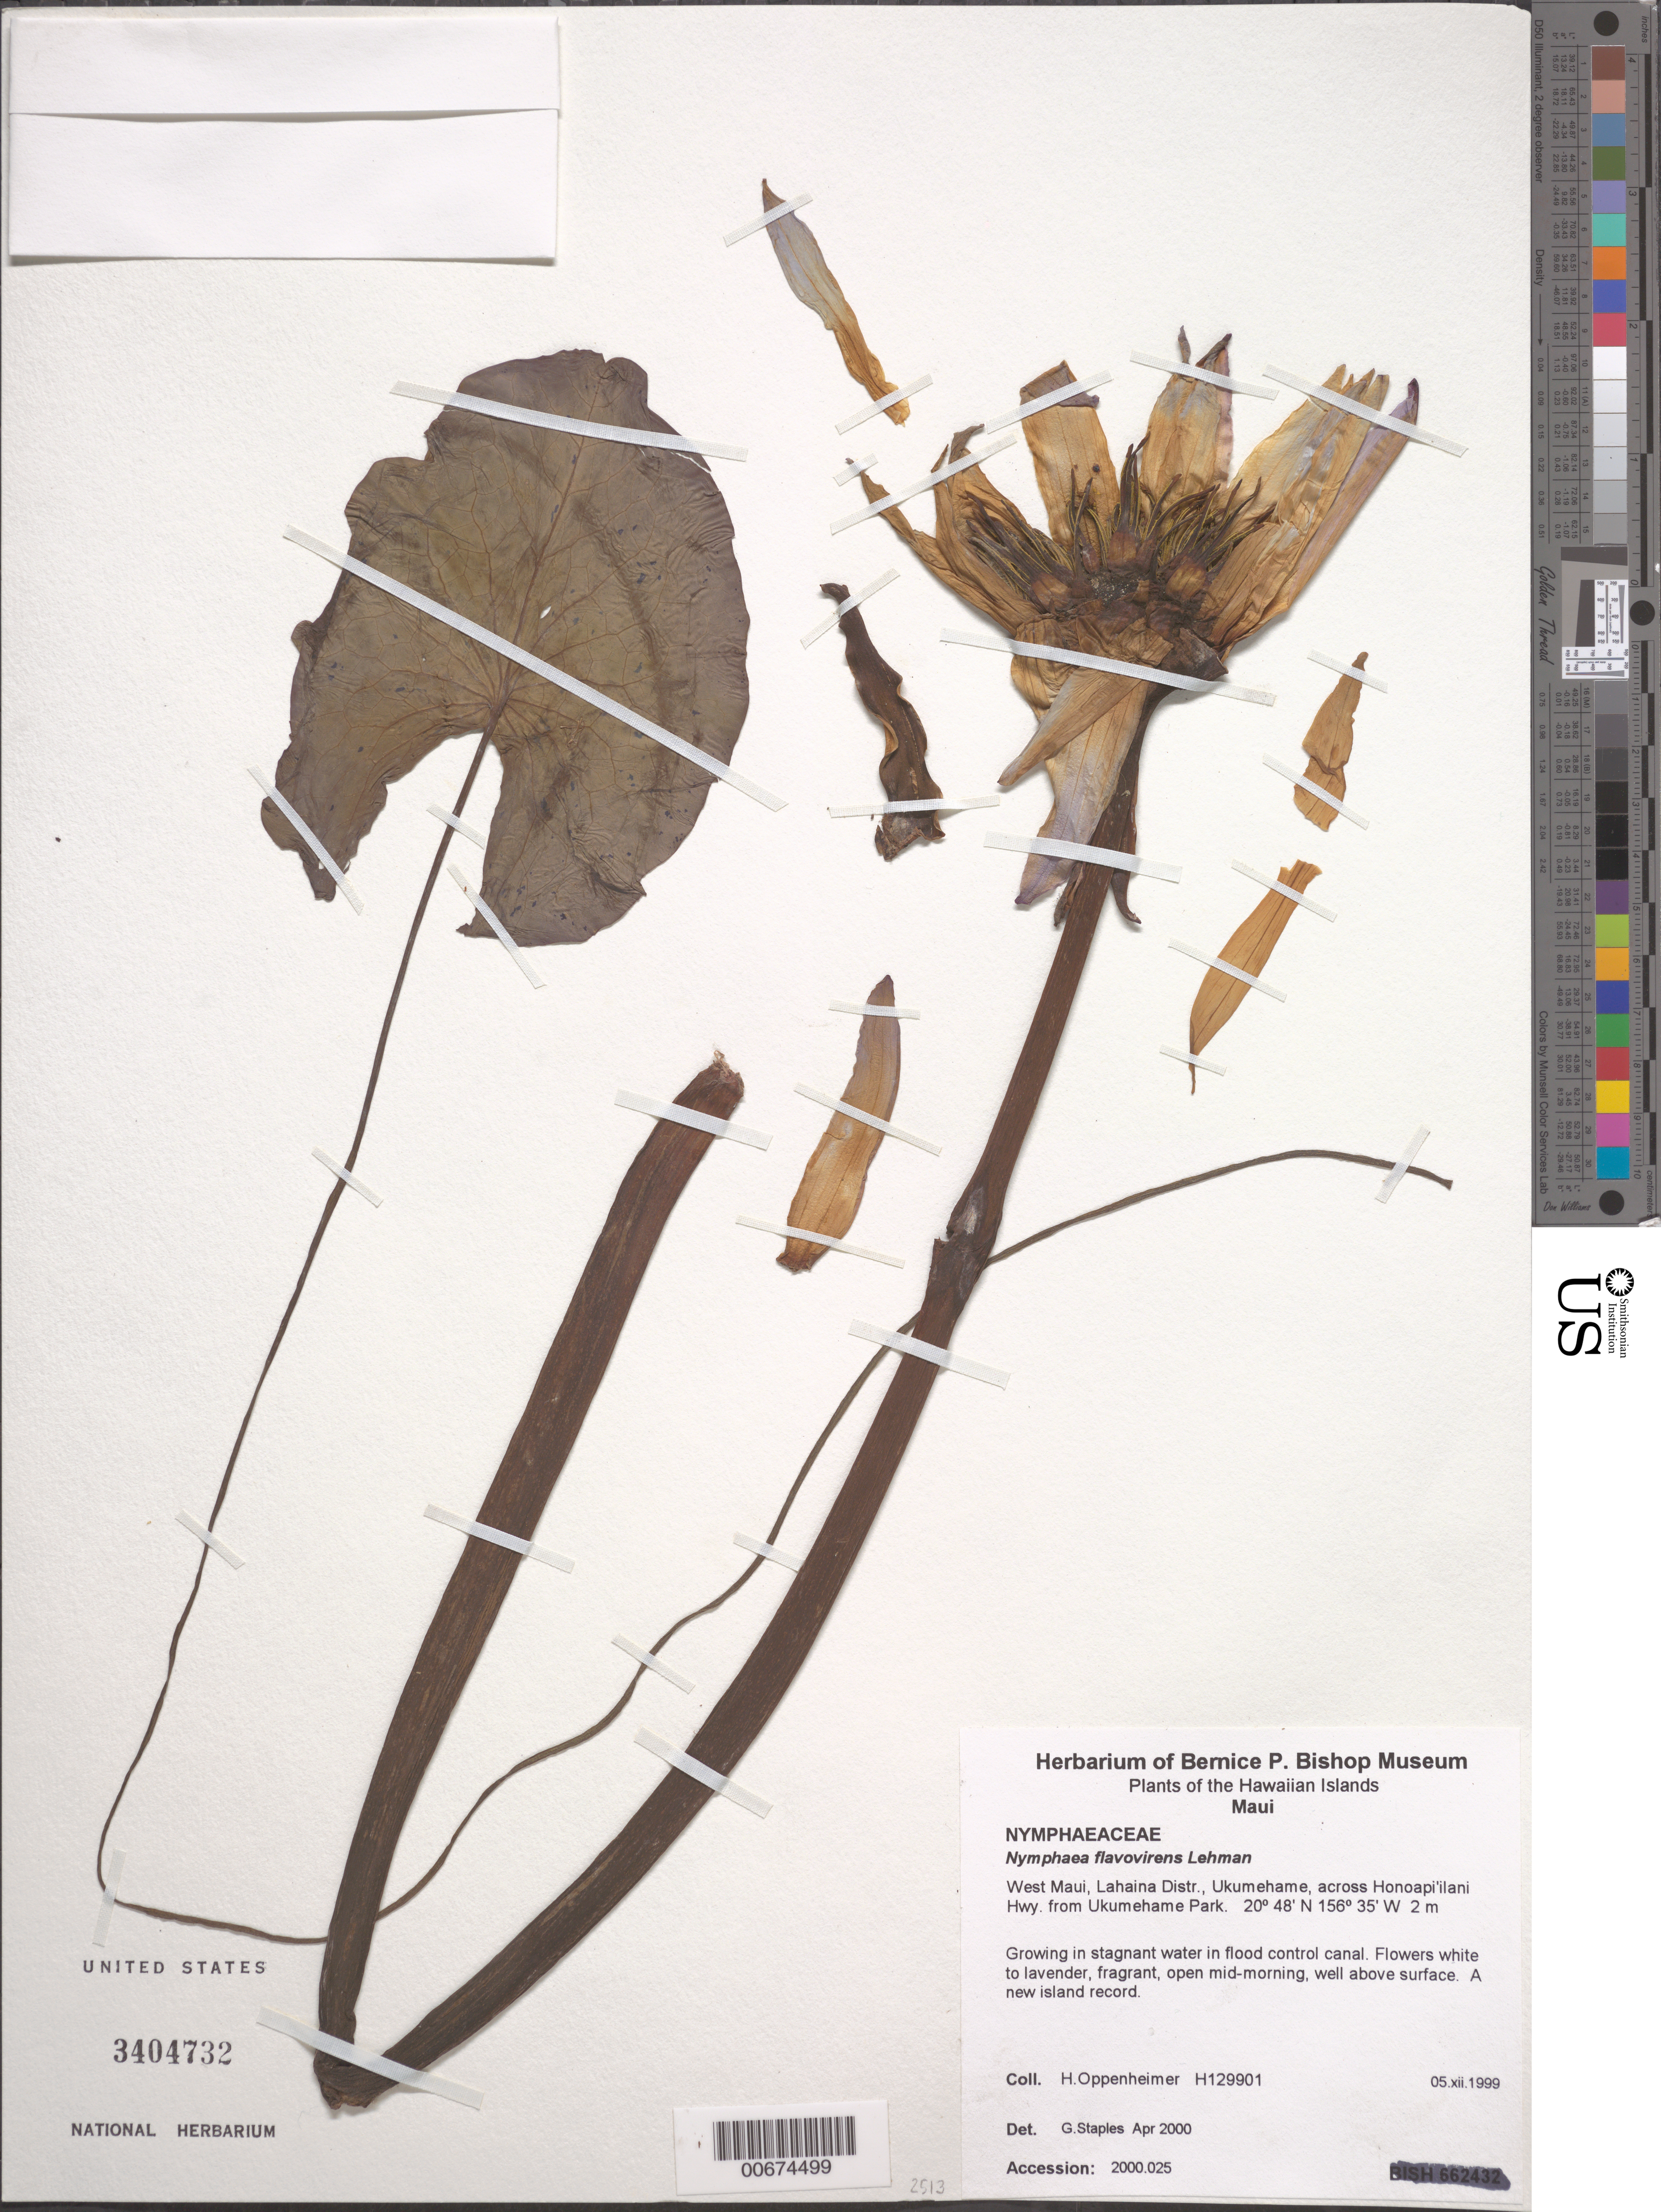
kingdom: Plantae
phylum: Tracheophyta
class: Magnoliopsida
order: Nymphaeales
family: Nymphaeaceae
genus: Nymphaea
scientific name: Nymphaea flavovirens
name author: Lehm.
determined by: Wiersema, John H.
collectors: H. L. Oppenheimer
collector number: H129901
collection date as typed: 5 Dec 1999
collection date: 1999-12-05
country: United States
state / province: Hawaii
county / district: Maui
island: Maui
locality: West Maui, Lahaina Distr., Ukumehame, across Honoapi'ilani Hwy. from Ukumehame Park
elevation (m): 2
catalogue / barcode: US 3404732